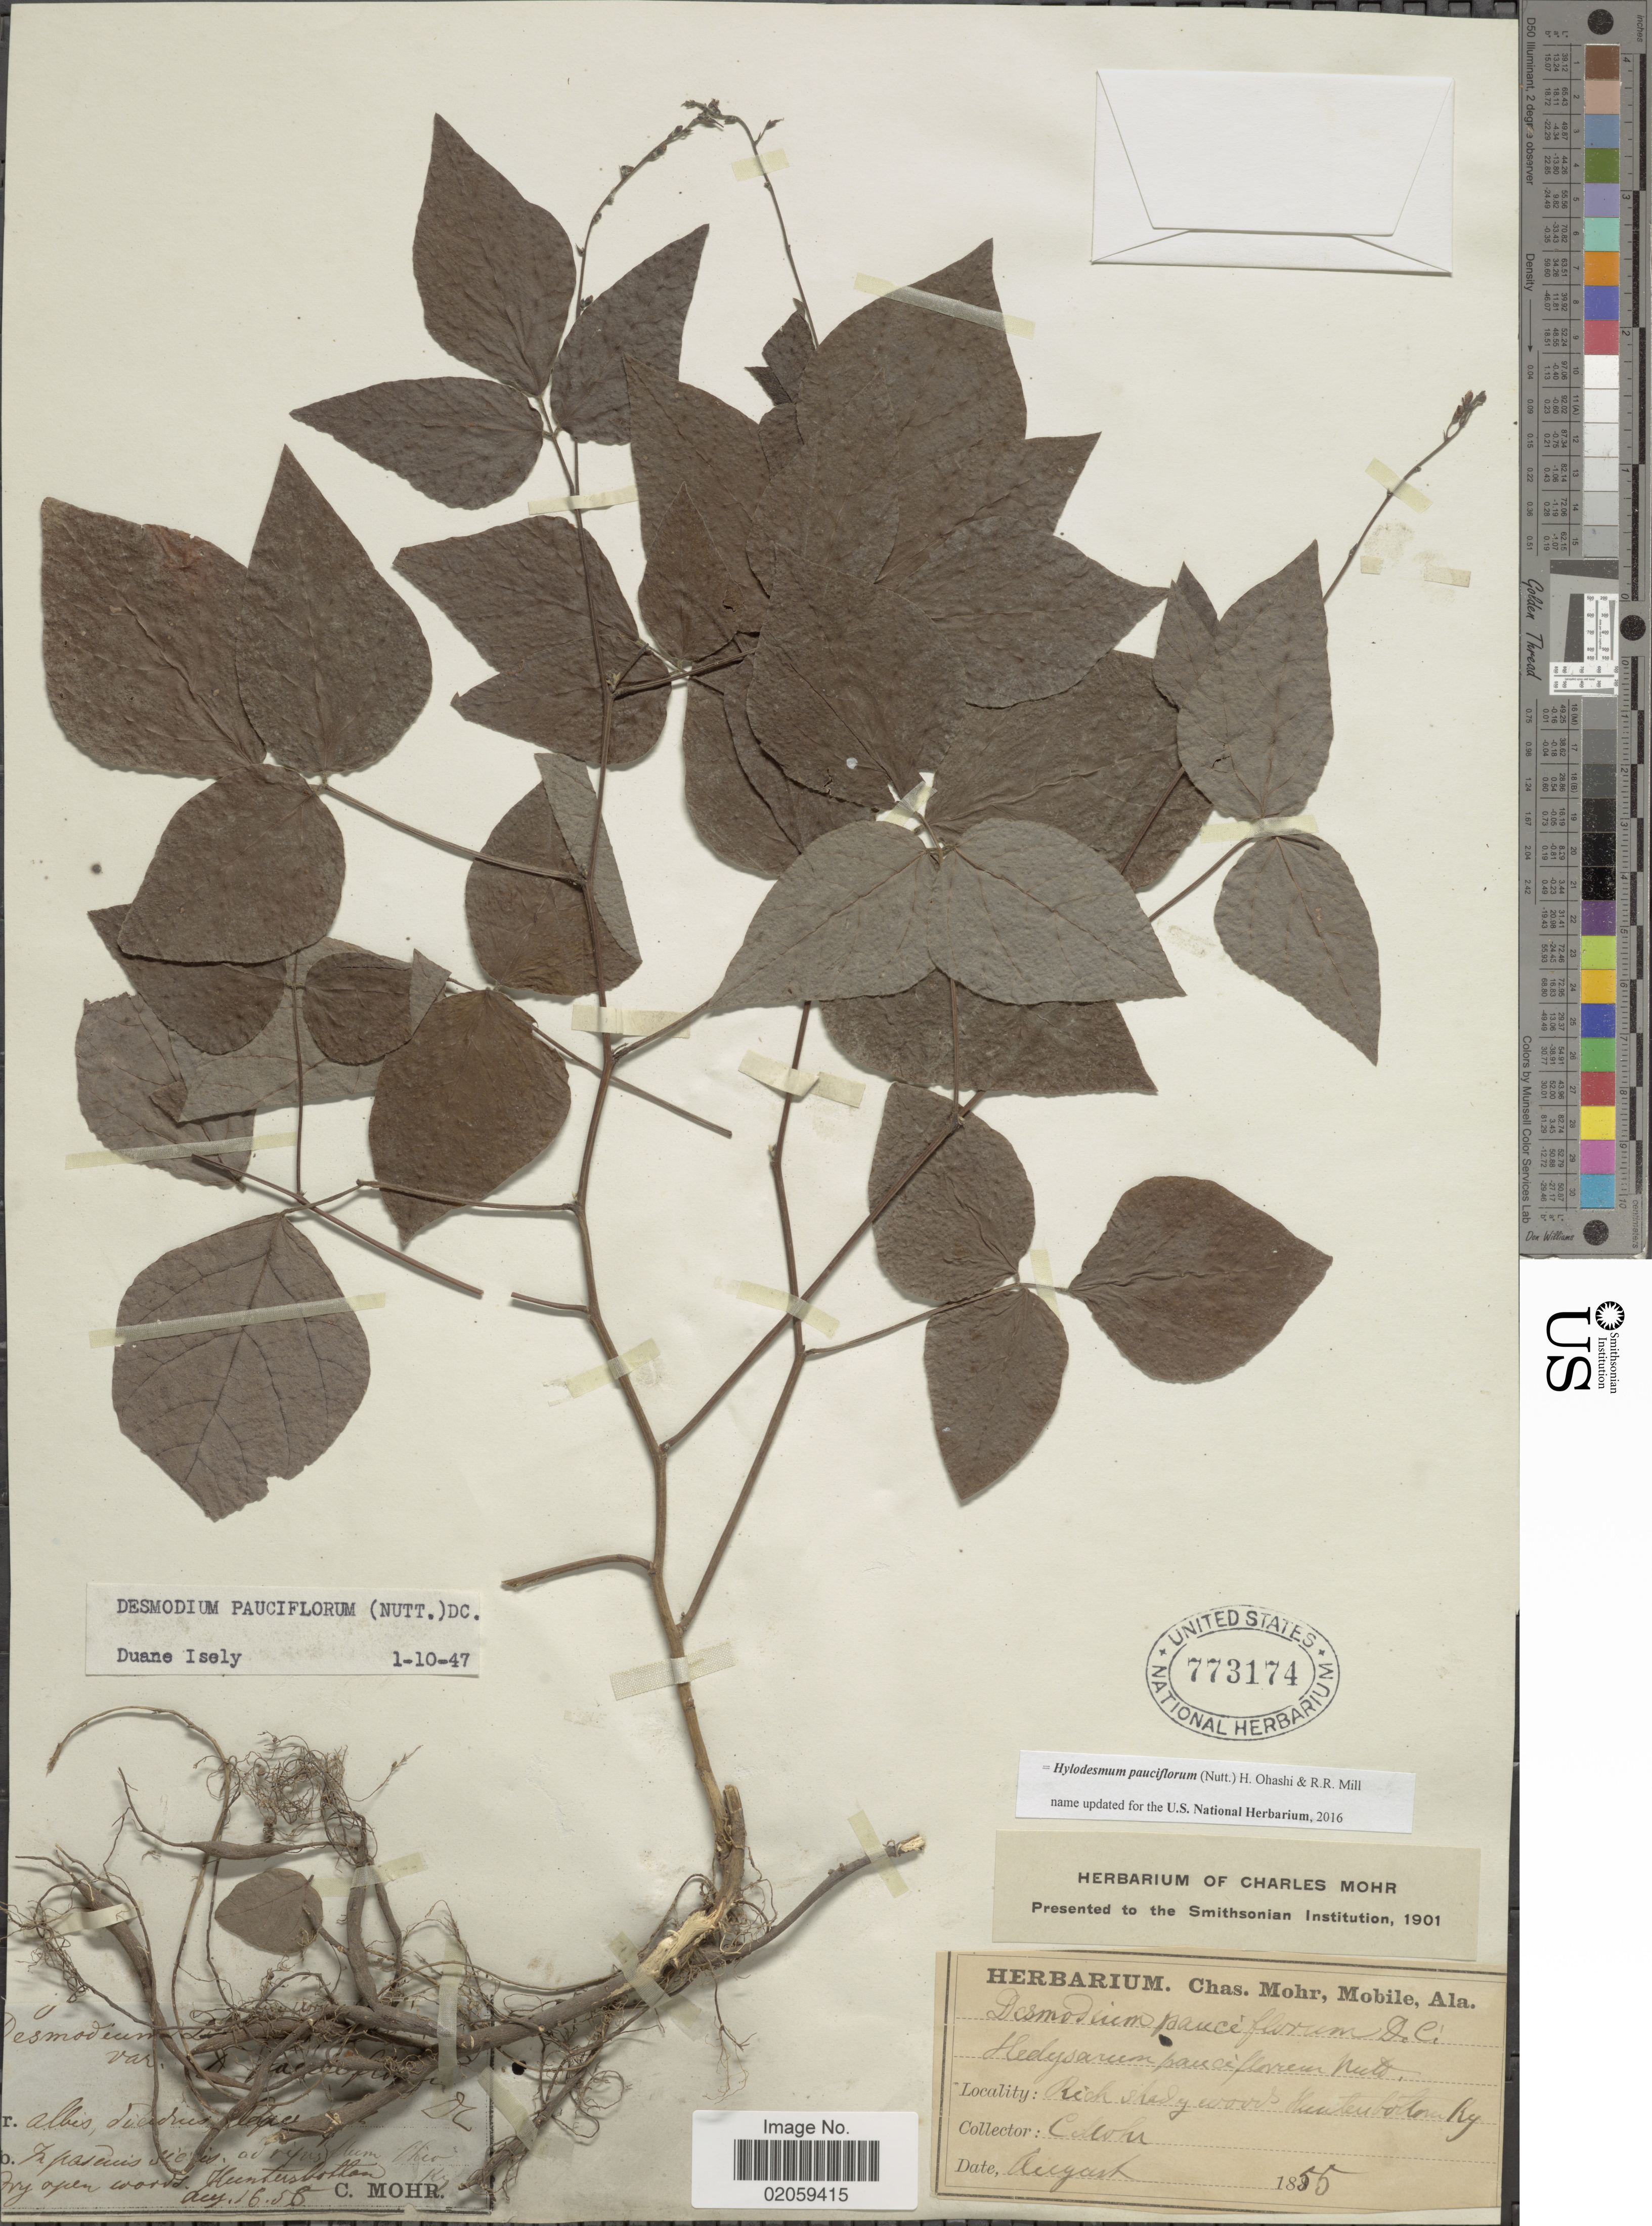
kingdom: Plantae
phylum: Tracheophyta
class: Magnoliopsida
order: Fabales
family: Fabaceae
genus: Hylodesmum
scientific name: Hylodesmum pauciflorum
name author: (Nutt.) H. Ohashi & R.R. Mill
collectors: C. T. Mohr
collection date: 1855-08-16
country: United States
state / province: Kentucky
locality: Hunters bottom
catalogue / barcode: US 773174